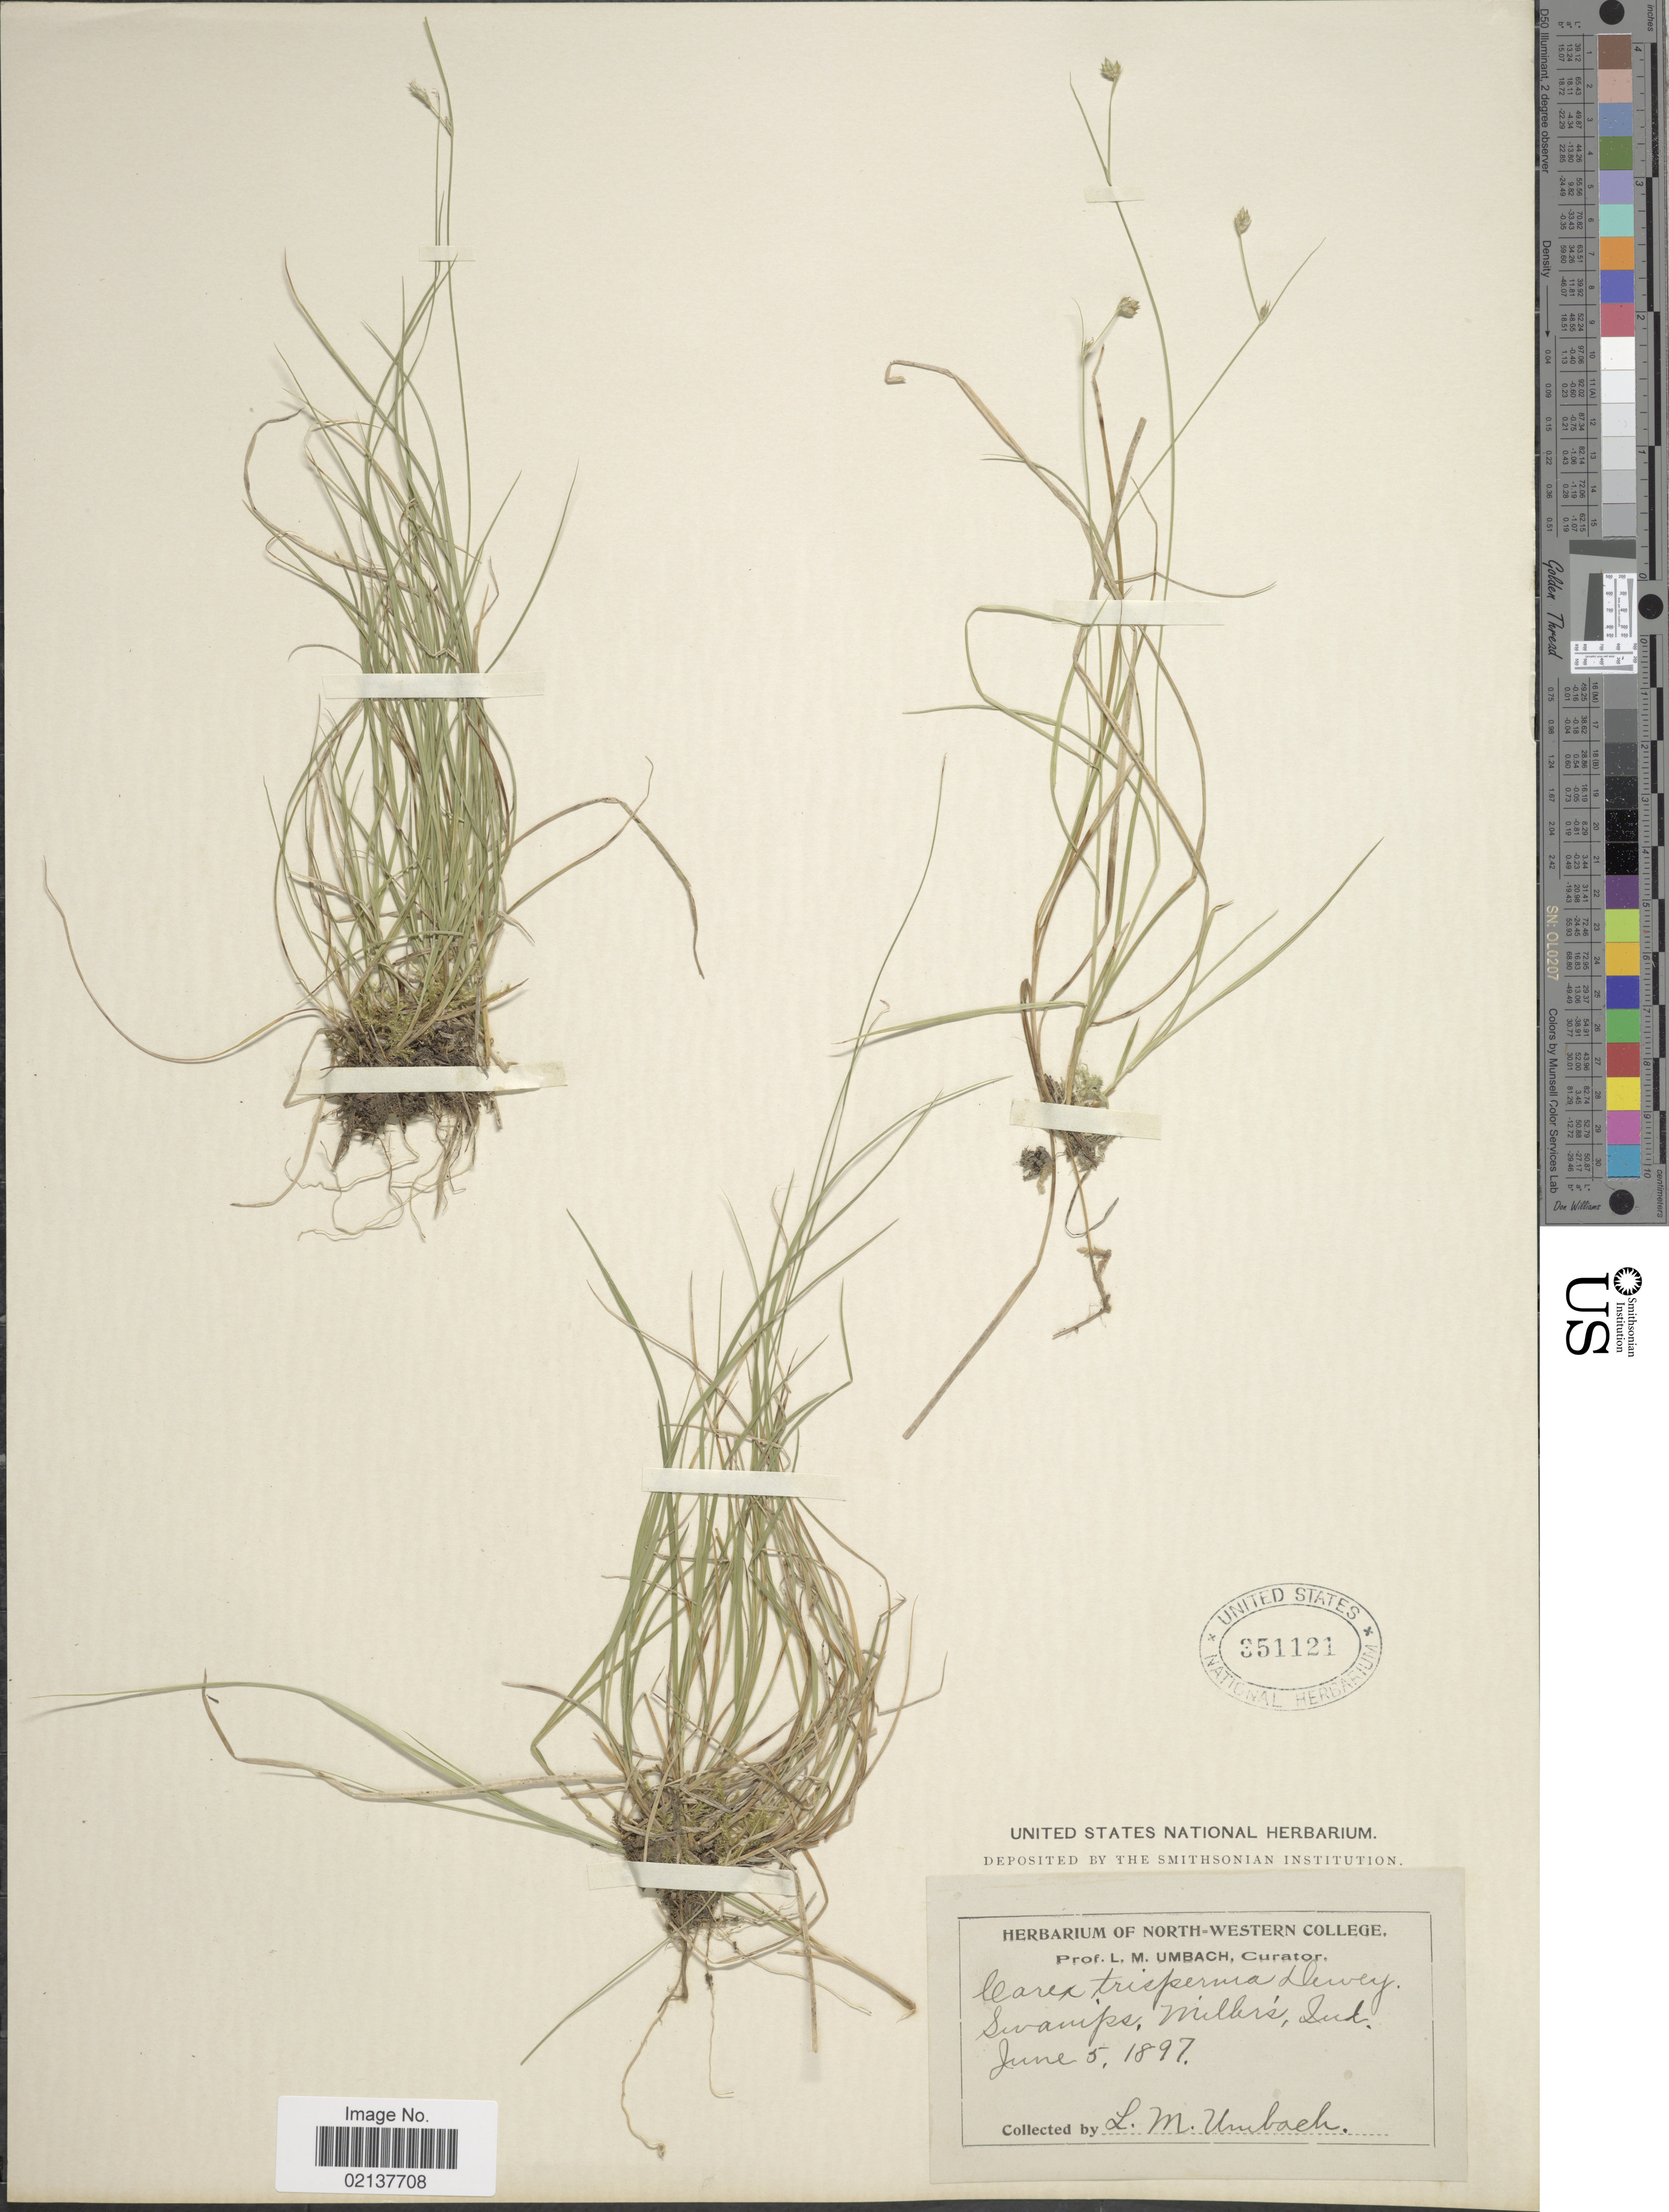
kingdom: Plantae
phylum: Tracheophyta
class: Liliopsida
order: Poales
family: Cyperaceae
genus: Carex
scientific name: Carex trisperma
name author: Dewey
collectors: L. M. Umbach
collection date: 1897-06-05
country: United States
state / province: Indiana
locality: Swamps, Miller's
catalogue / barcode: US 351121